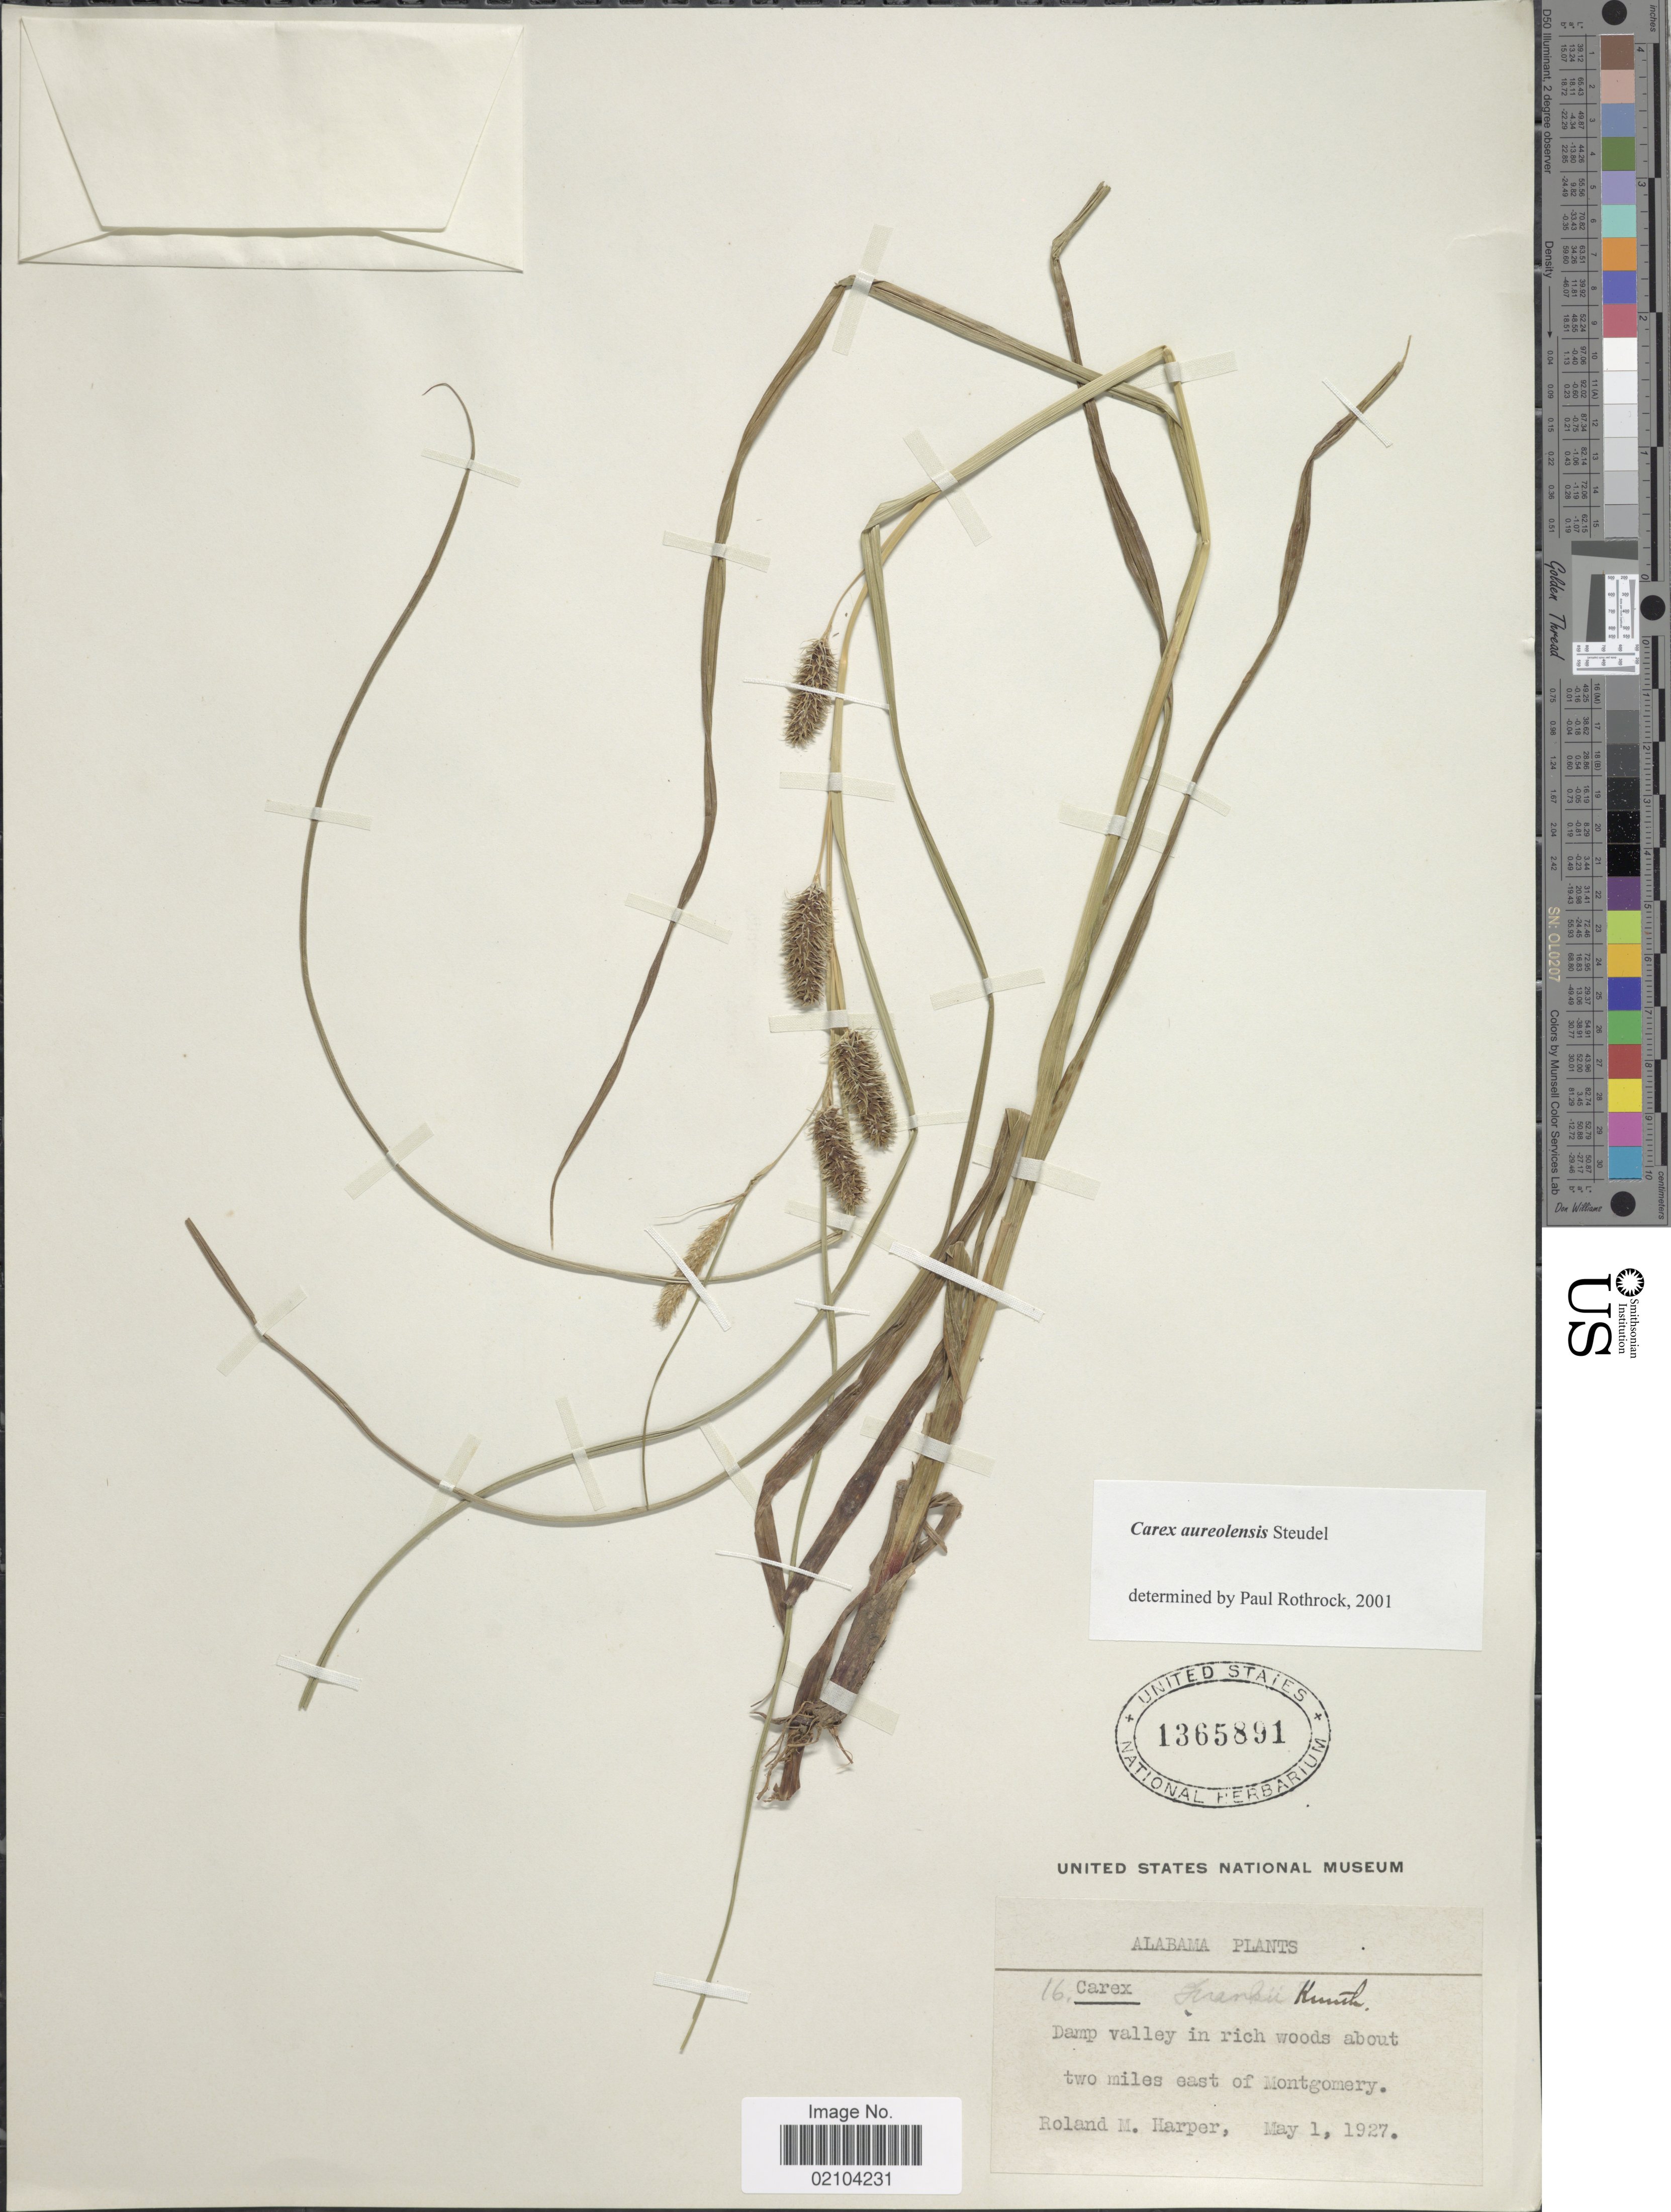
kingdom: Plantae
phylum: Tracheophyta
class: Liliopsida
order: Poales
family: Cyperaceae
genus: Carex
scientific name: Carex aureolensis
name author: Steud.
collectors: R. M. Harper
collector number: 16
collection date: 1927-05-01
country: United States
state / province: Alabama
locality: Alabama. Damp valley in rich woods about two miles east of Montgomery.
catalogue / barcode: US 1365891